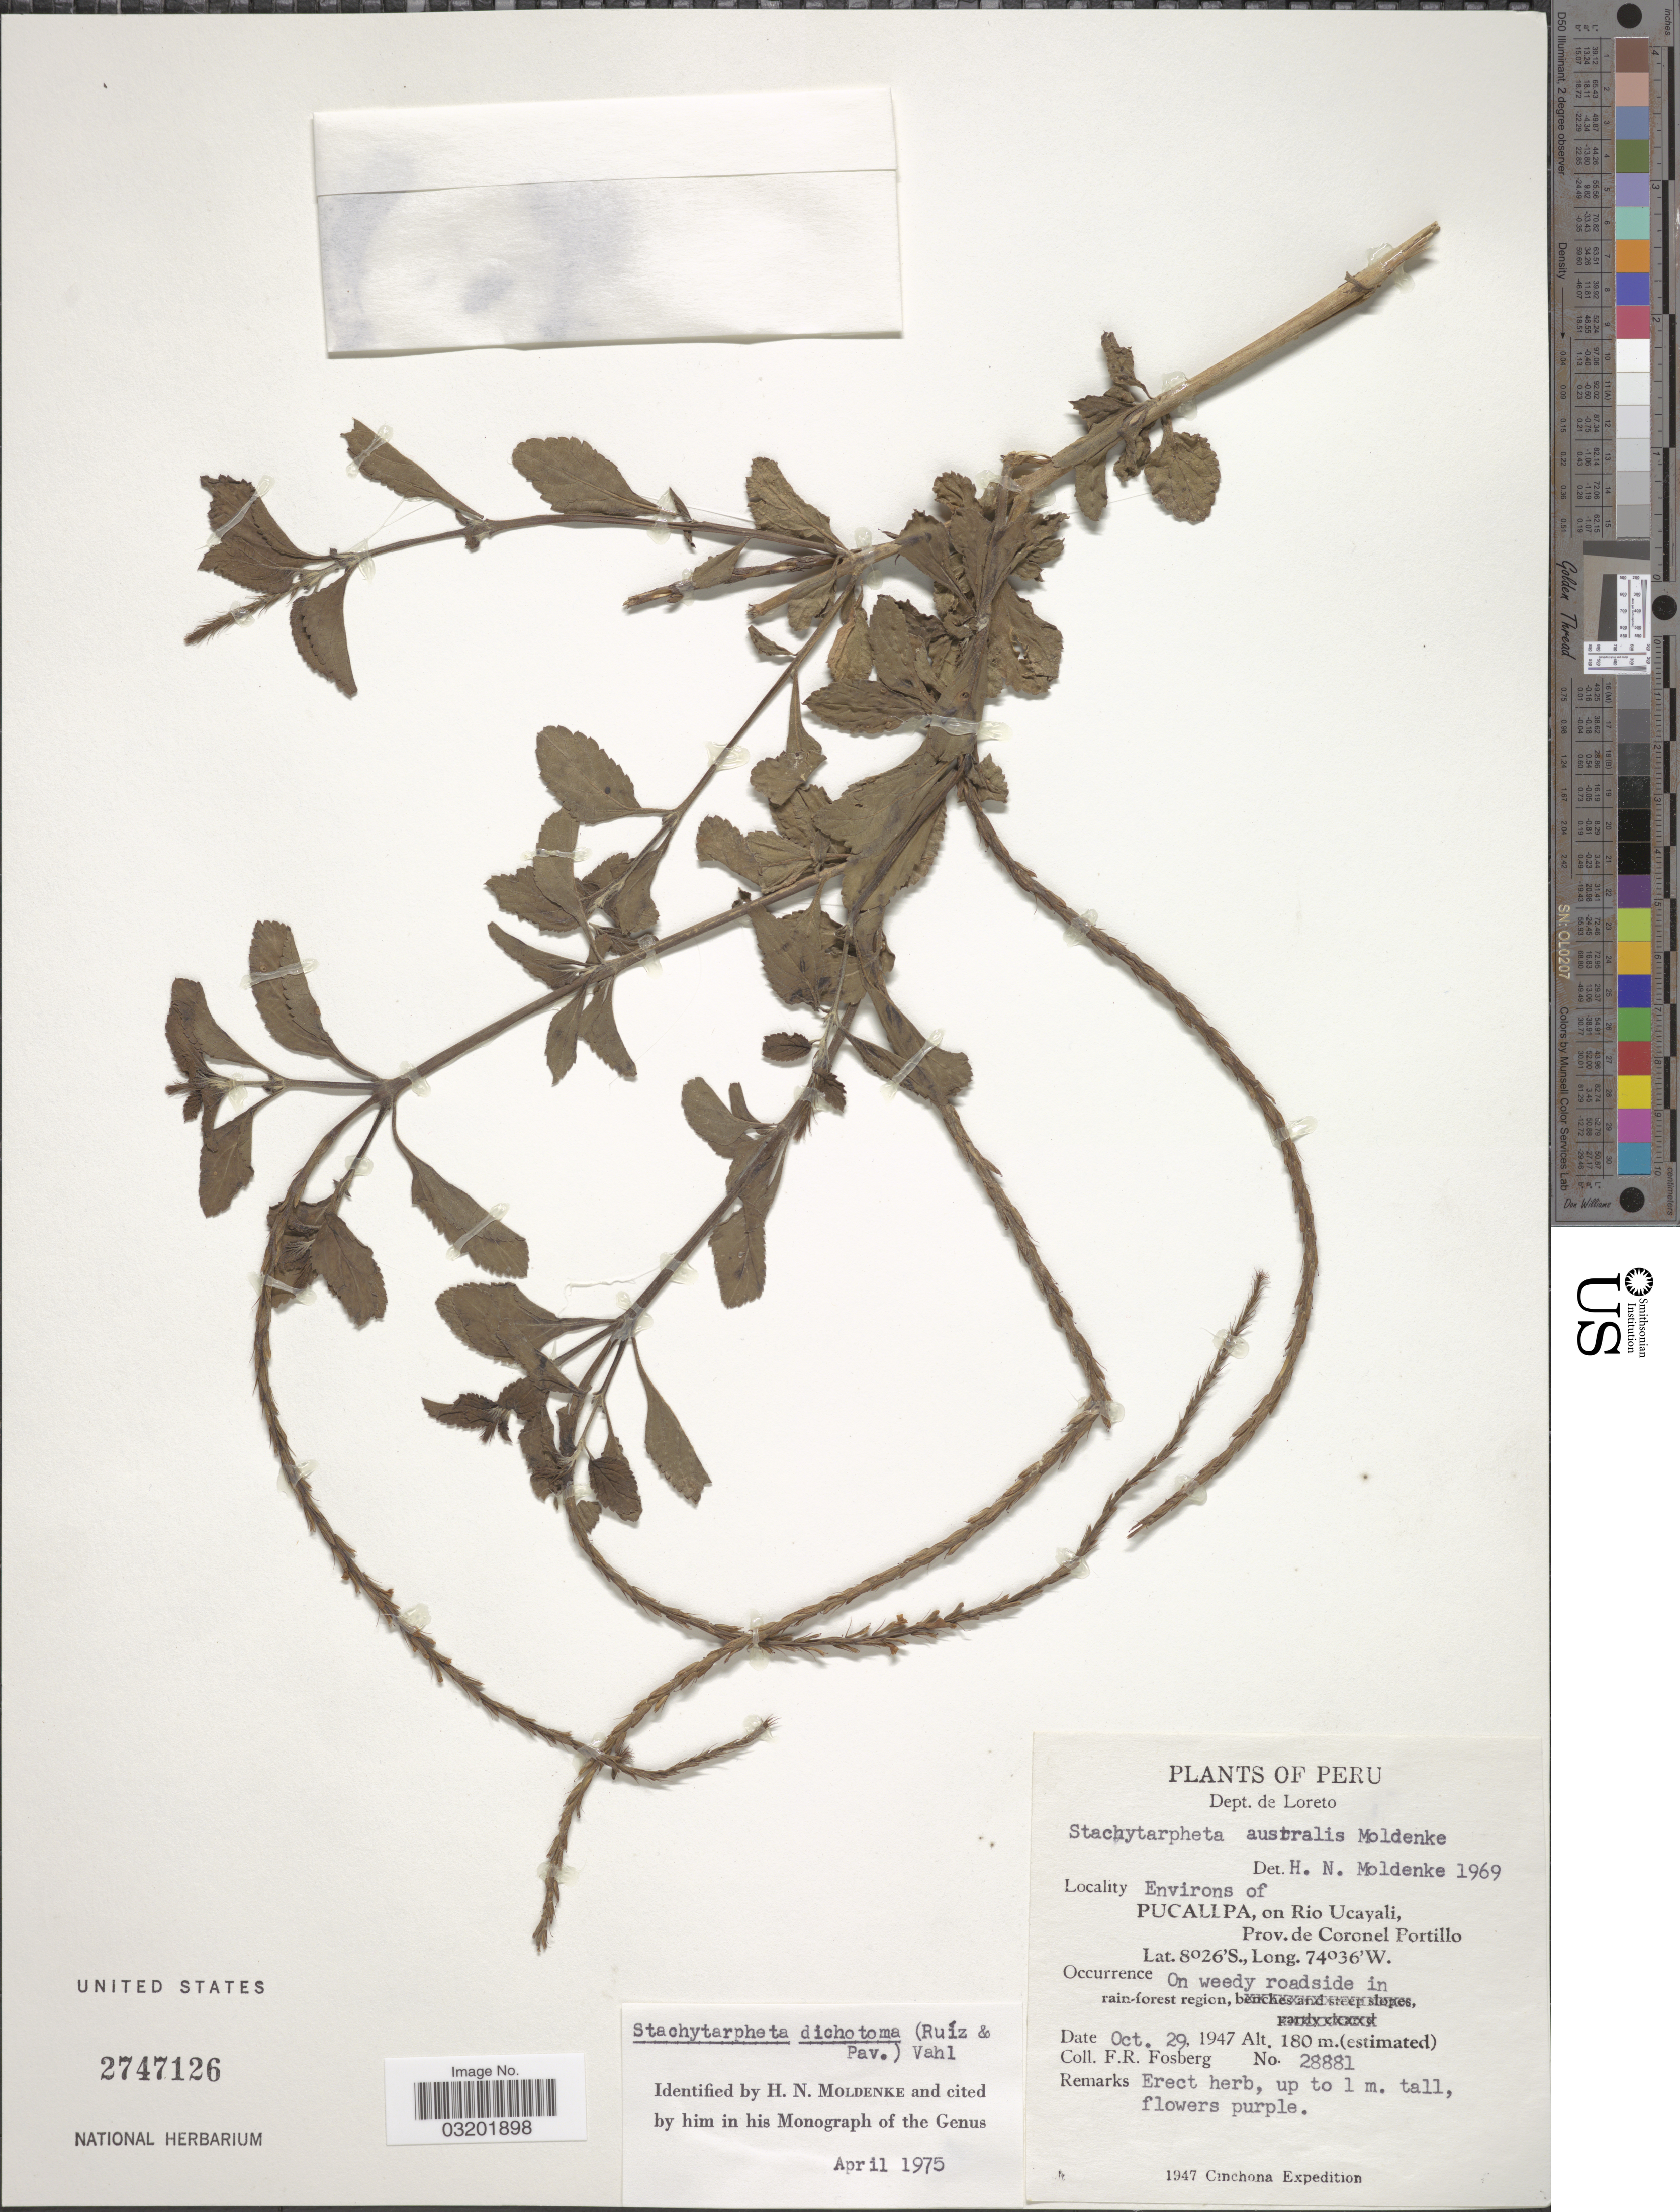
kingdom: Plantae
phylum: Tracheophyta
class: Magnoliopsida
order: Lamiales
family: Verbenaceae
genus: Stachytarpheta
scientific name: Stachytarpheta dichotoma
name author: (Ruiz & Pav.) Vahl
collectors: F. R. Fosberg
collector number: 28881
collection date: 1947-10-29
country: Peru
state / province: Loreto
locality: Dept. de Loreto. Environs of Pucallpa, on Rio Ucayali, Prov. de Coronel Portillo.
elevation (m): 180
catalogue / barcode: US 2747126